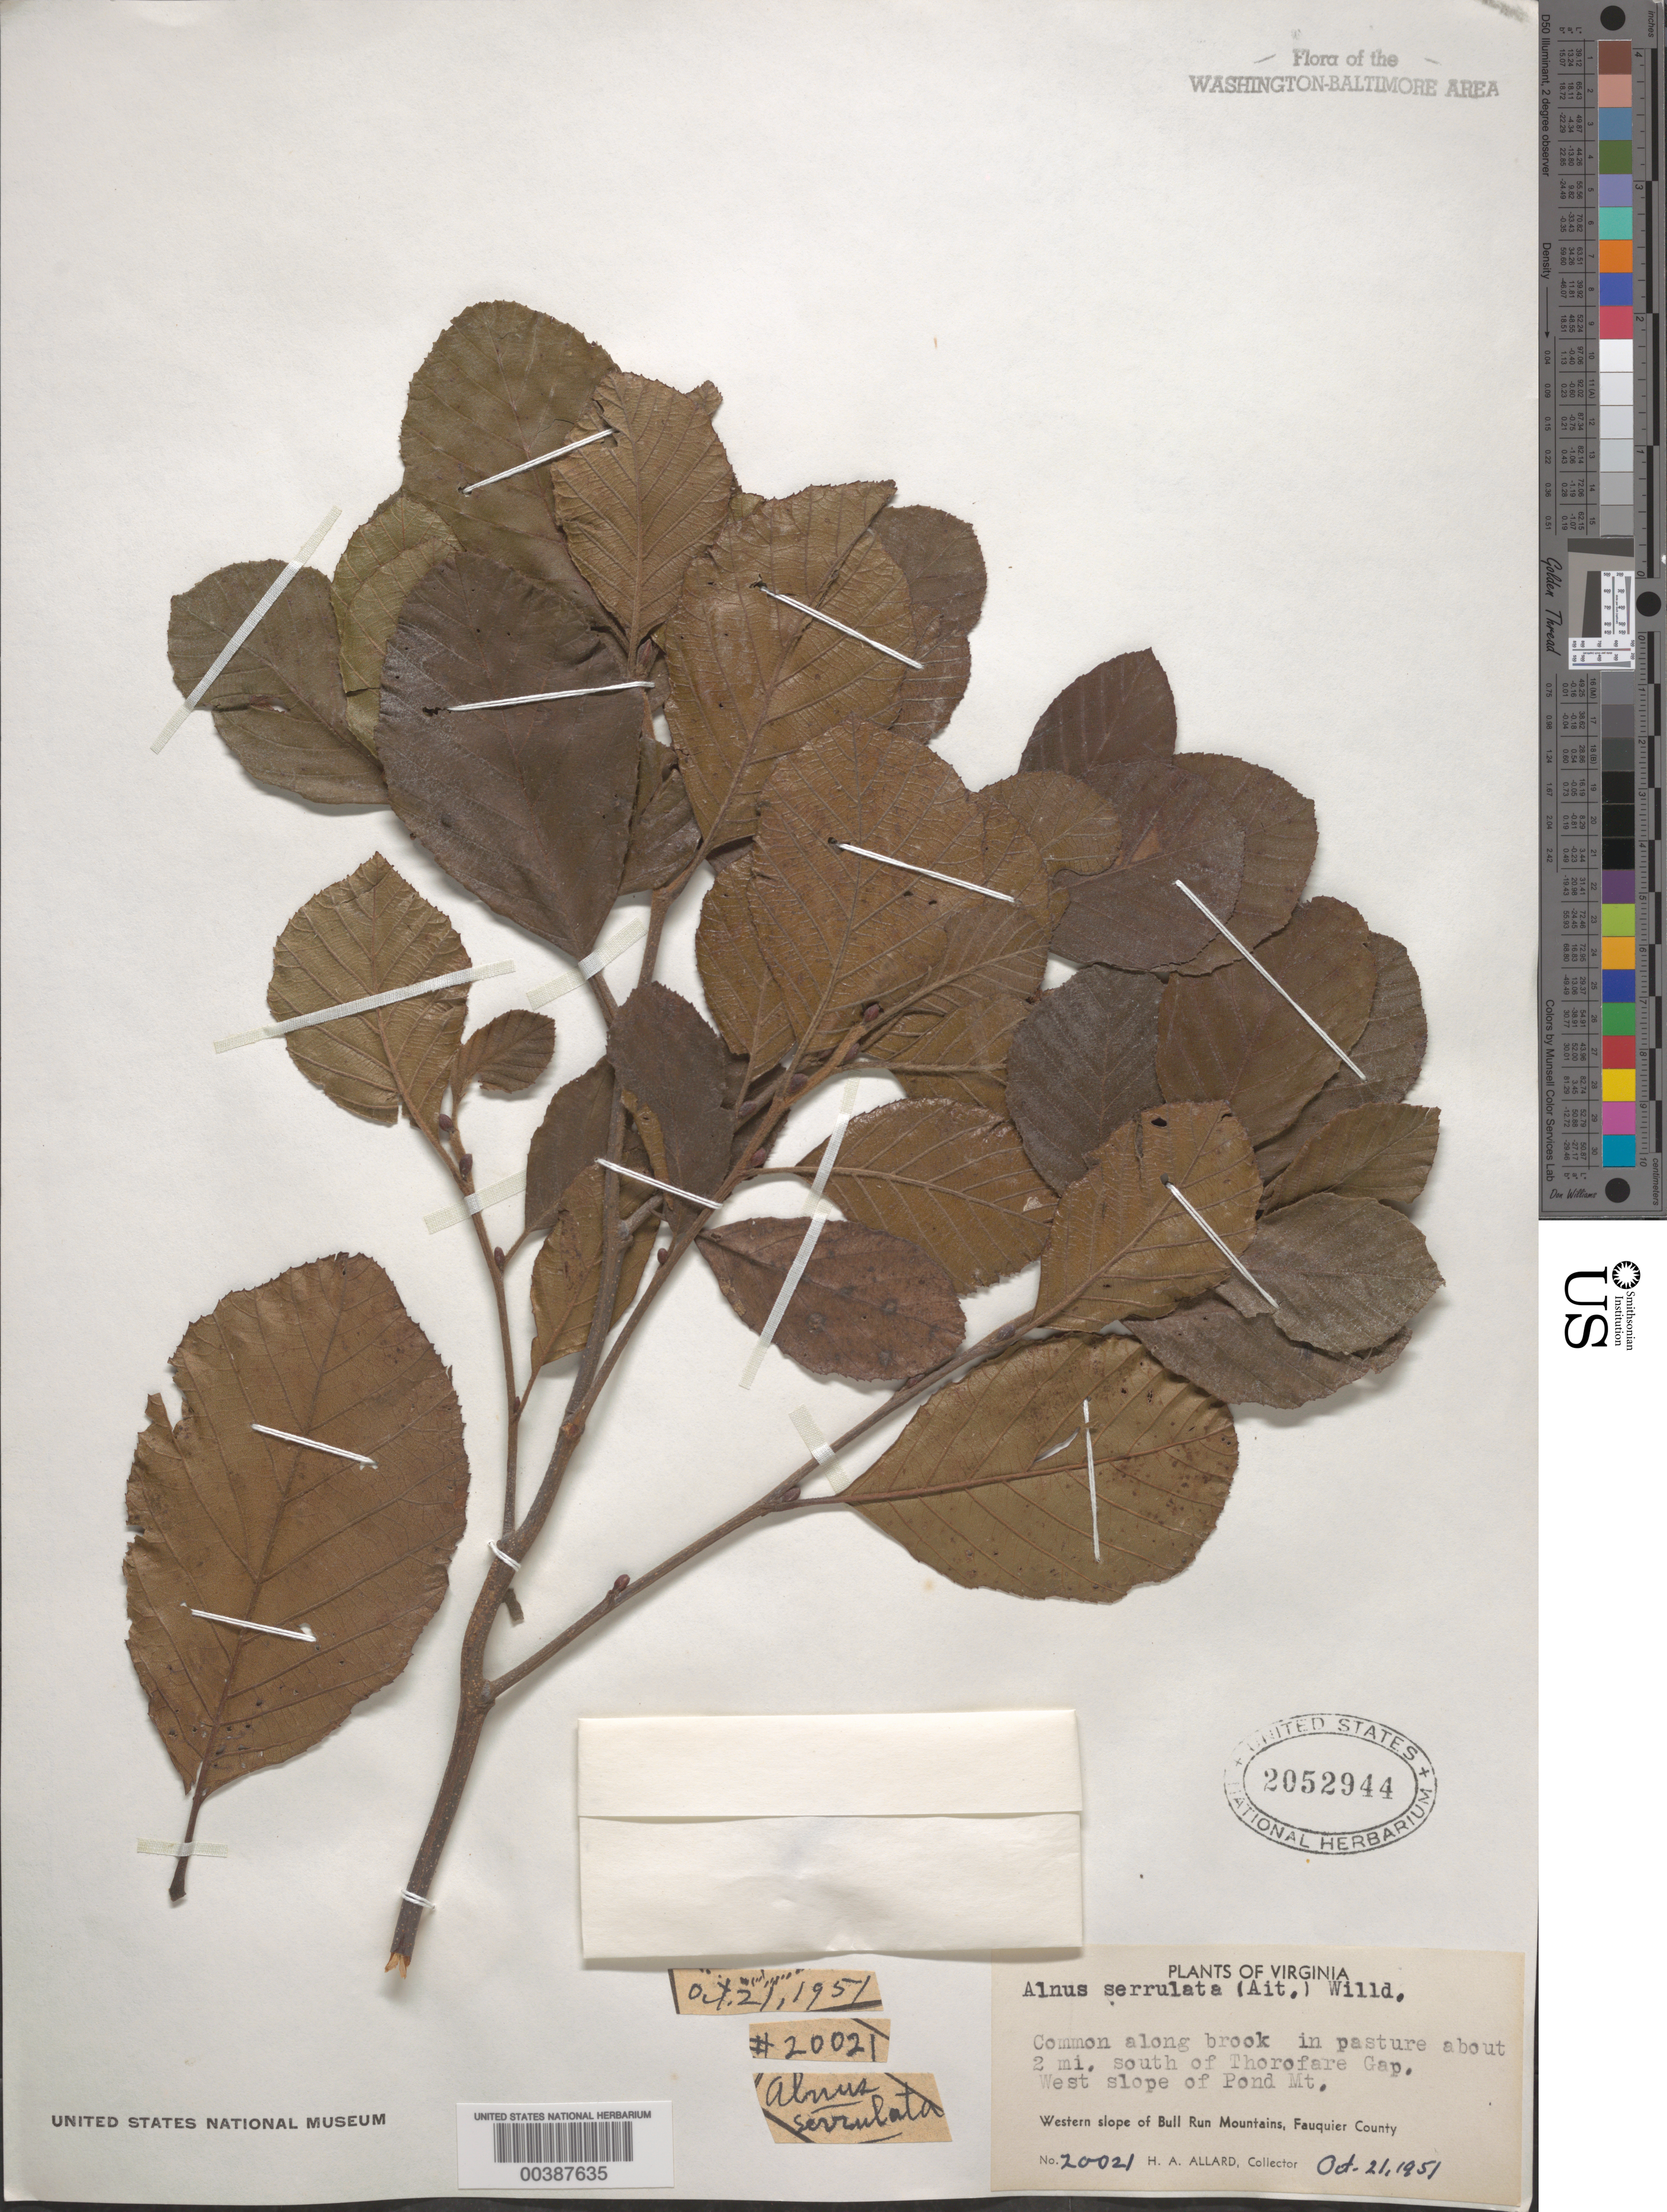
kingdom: Plantae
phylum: Tracheophyta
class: Magnoliopsida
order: Fagales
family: Betulaceae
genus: Alnus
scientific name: Alnus serrulata var. vulgaris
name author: Fernald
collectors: H. A. Allard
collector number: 20021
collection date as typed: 21 Oct 1951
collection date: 1951-10-21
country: United States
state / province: Virginia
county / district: Fauquier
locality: South of Thorofare Gap, Pond Mountain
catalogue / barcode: US 2052944